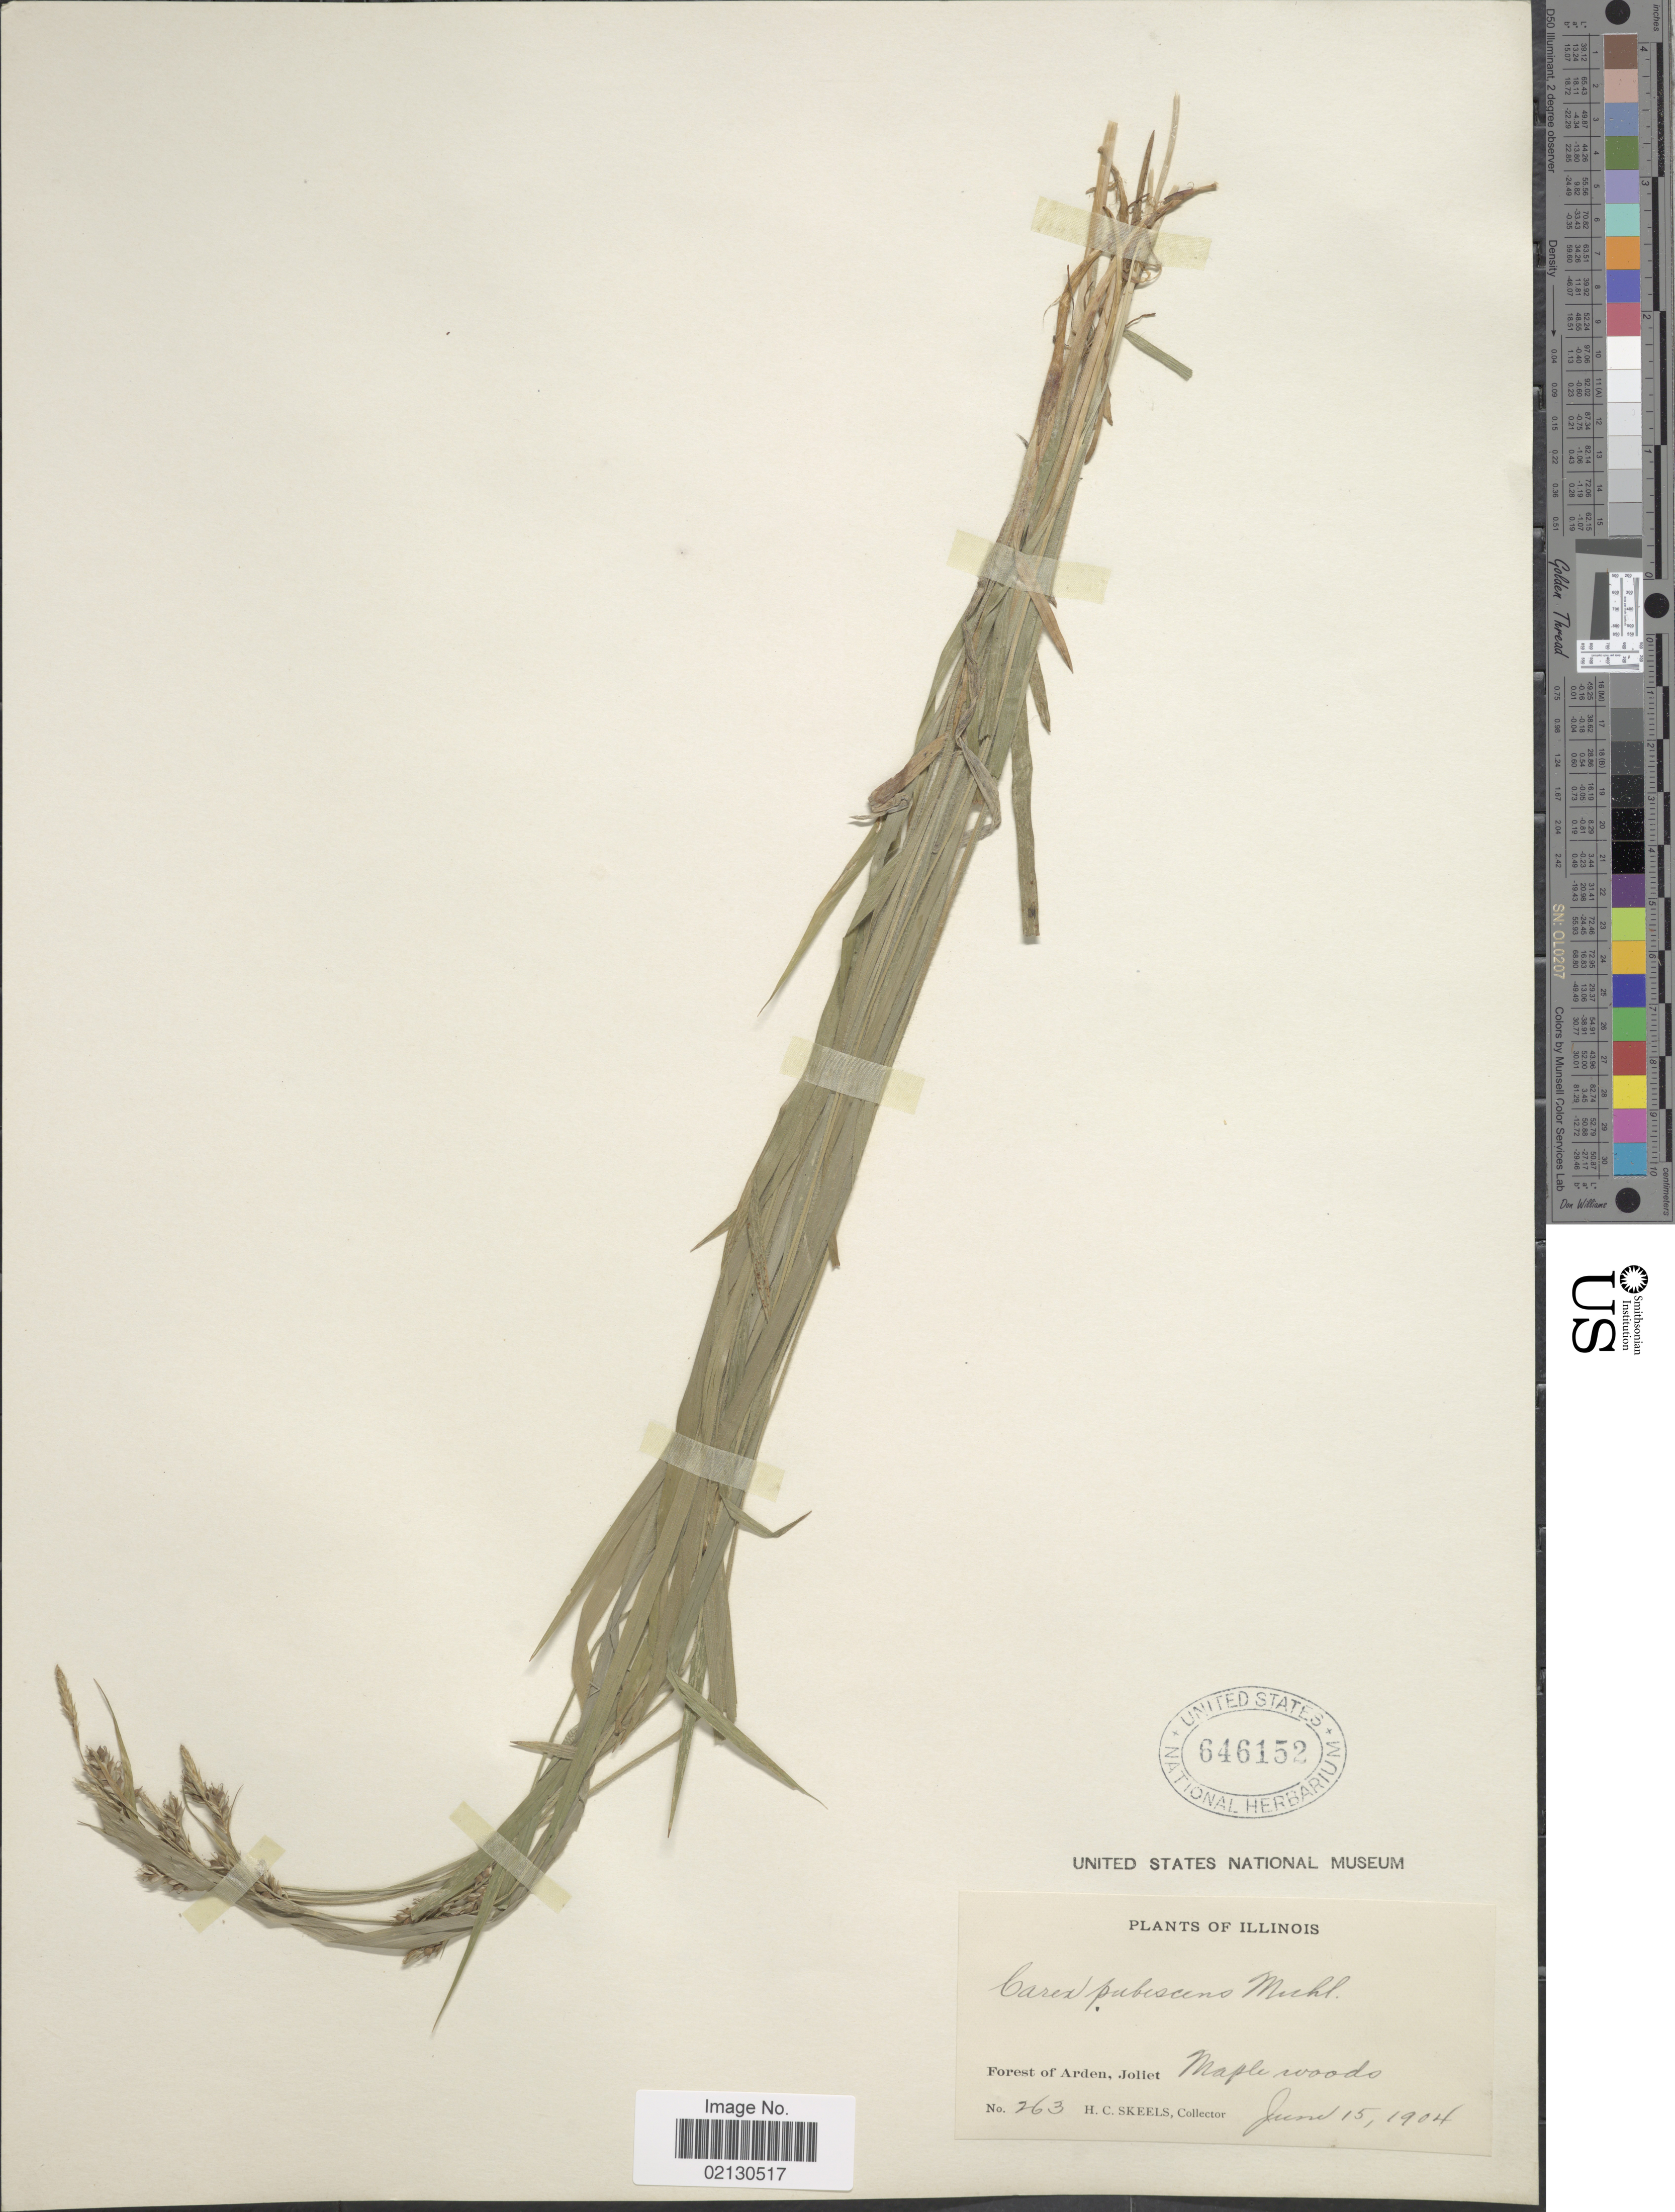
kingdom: Plantae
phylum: Tracheophyta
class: Liliopsida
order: Poales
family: Cyperaceae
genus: Carex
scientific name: Carex hirtifolia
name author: Mack.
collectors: H. Skeels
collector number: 263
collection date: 1904-06-15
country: United States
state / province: Illinois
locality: Forest of Arden, Joliet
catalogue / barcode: US 646152